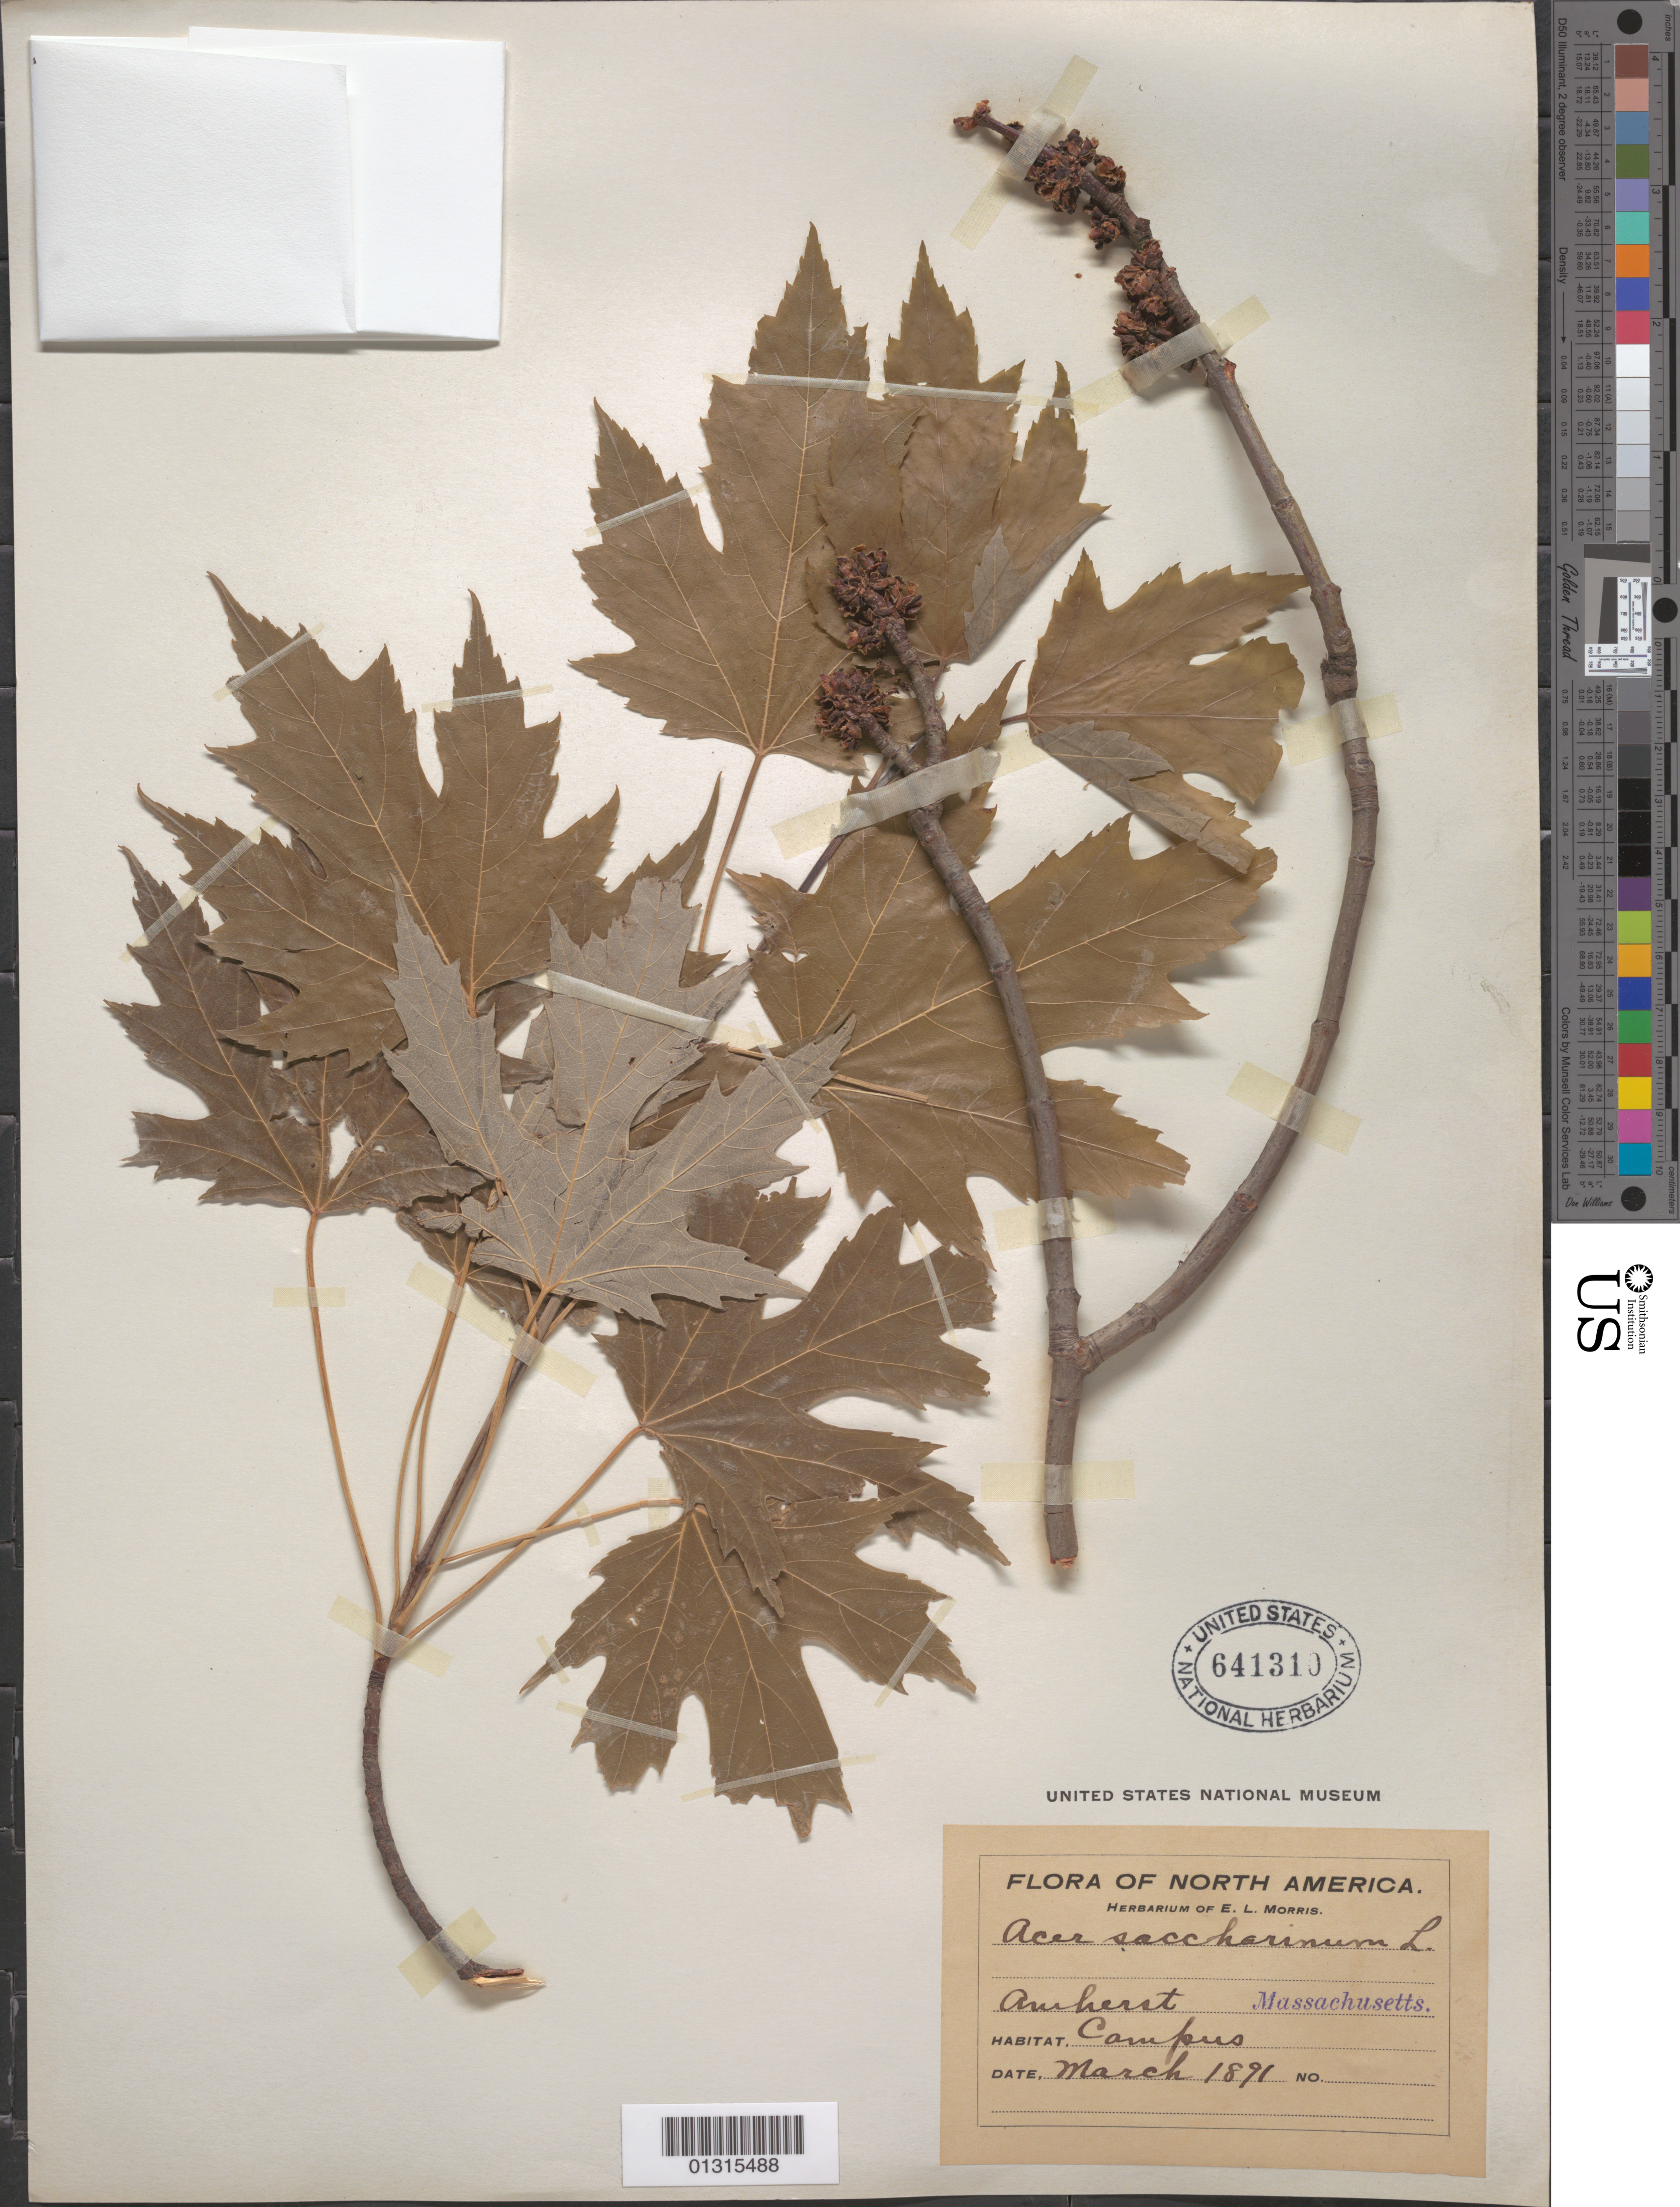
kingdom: Plantae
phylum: Tracheophyta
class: Magnoliopsida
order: Sapindales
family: Sapindaceae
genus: Acer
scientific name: Acer saccharinum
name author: L.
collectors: E. Morris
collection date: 1891-03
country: United States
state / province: Massachusetts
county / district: Hampshire County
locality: Amherst, campus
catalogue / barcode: US 641310